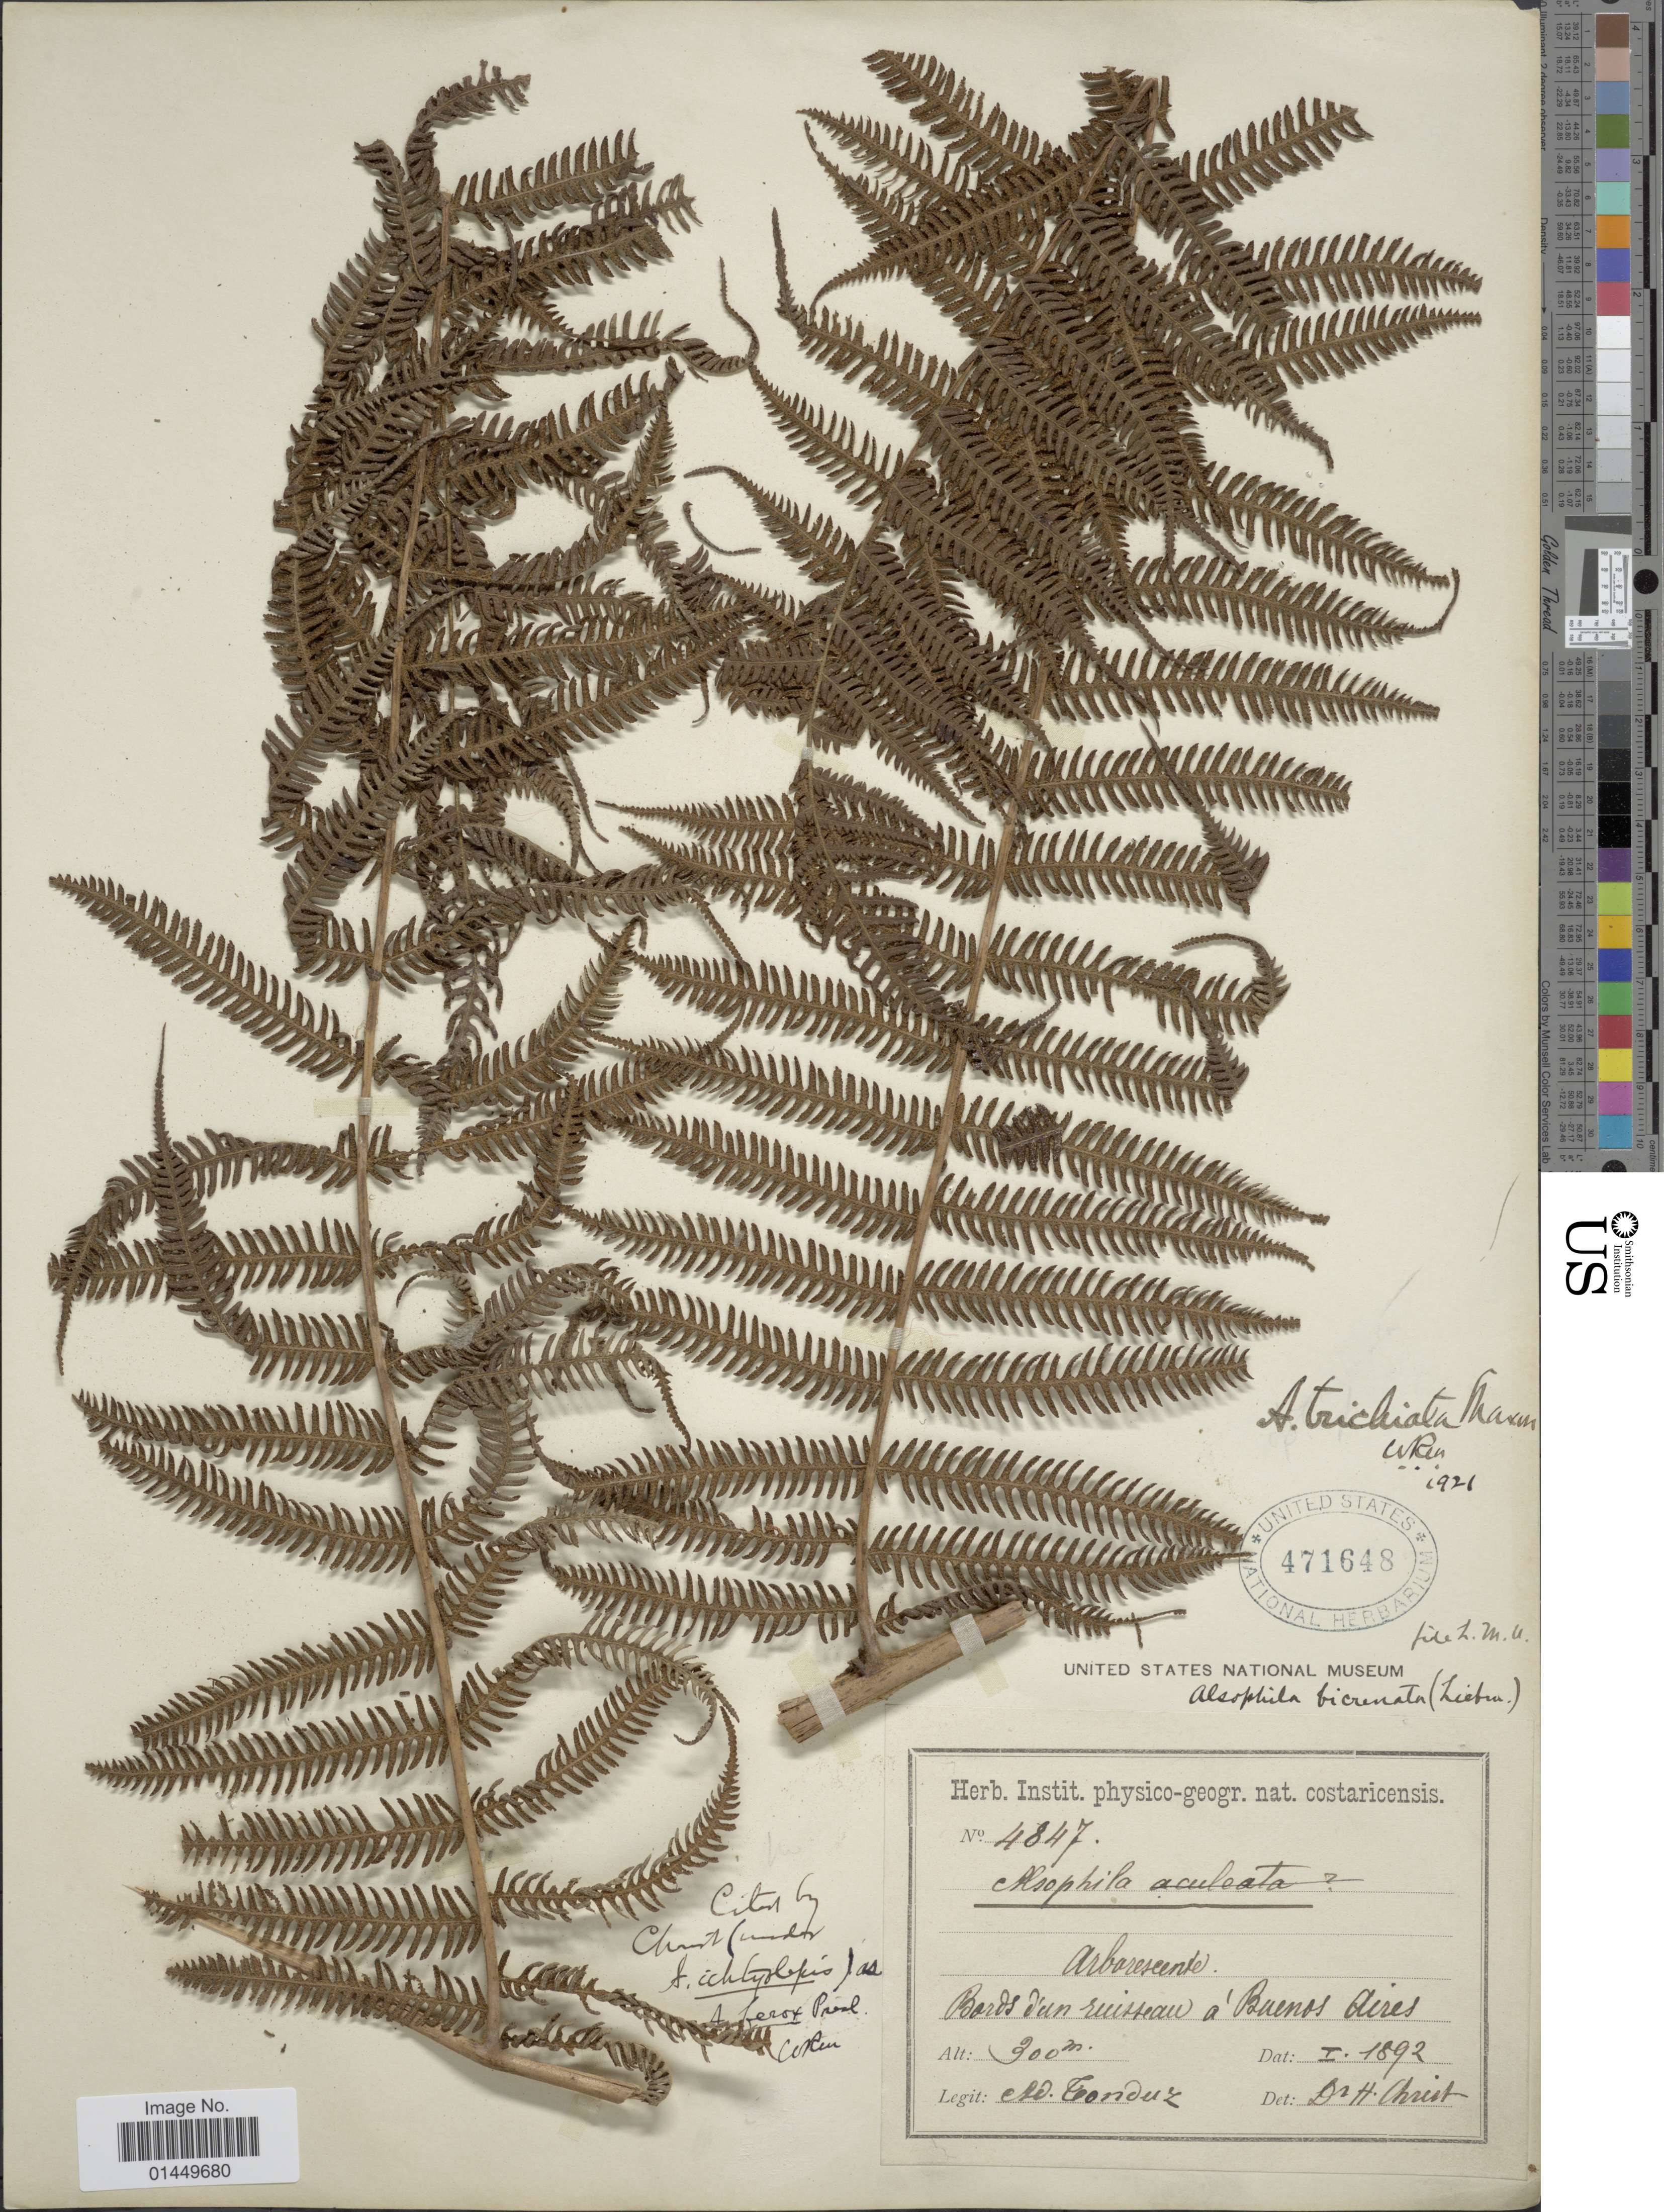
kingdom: Plantae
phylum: Tracheophyta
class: Polypodiopsida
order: Cyatheales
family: Cyatheaceae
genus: Cyathea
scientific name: Cyathea trichiata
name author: (Maxon) Domin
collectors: A. Tonduz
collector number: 4847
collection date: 1892-01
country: Costa Rica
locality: Bords d'un ruisseau a Buenos Aires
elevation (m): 300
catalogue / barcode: US 471648